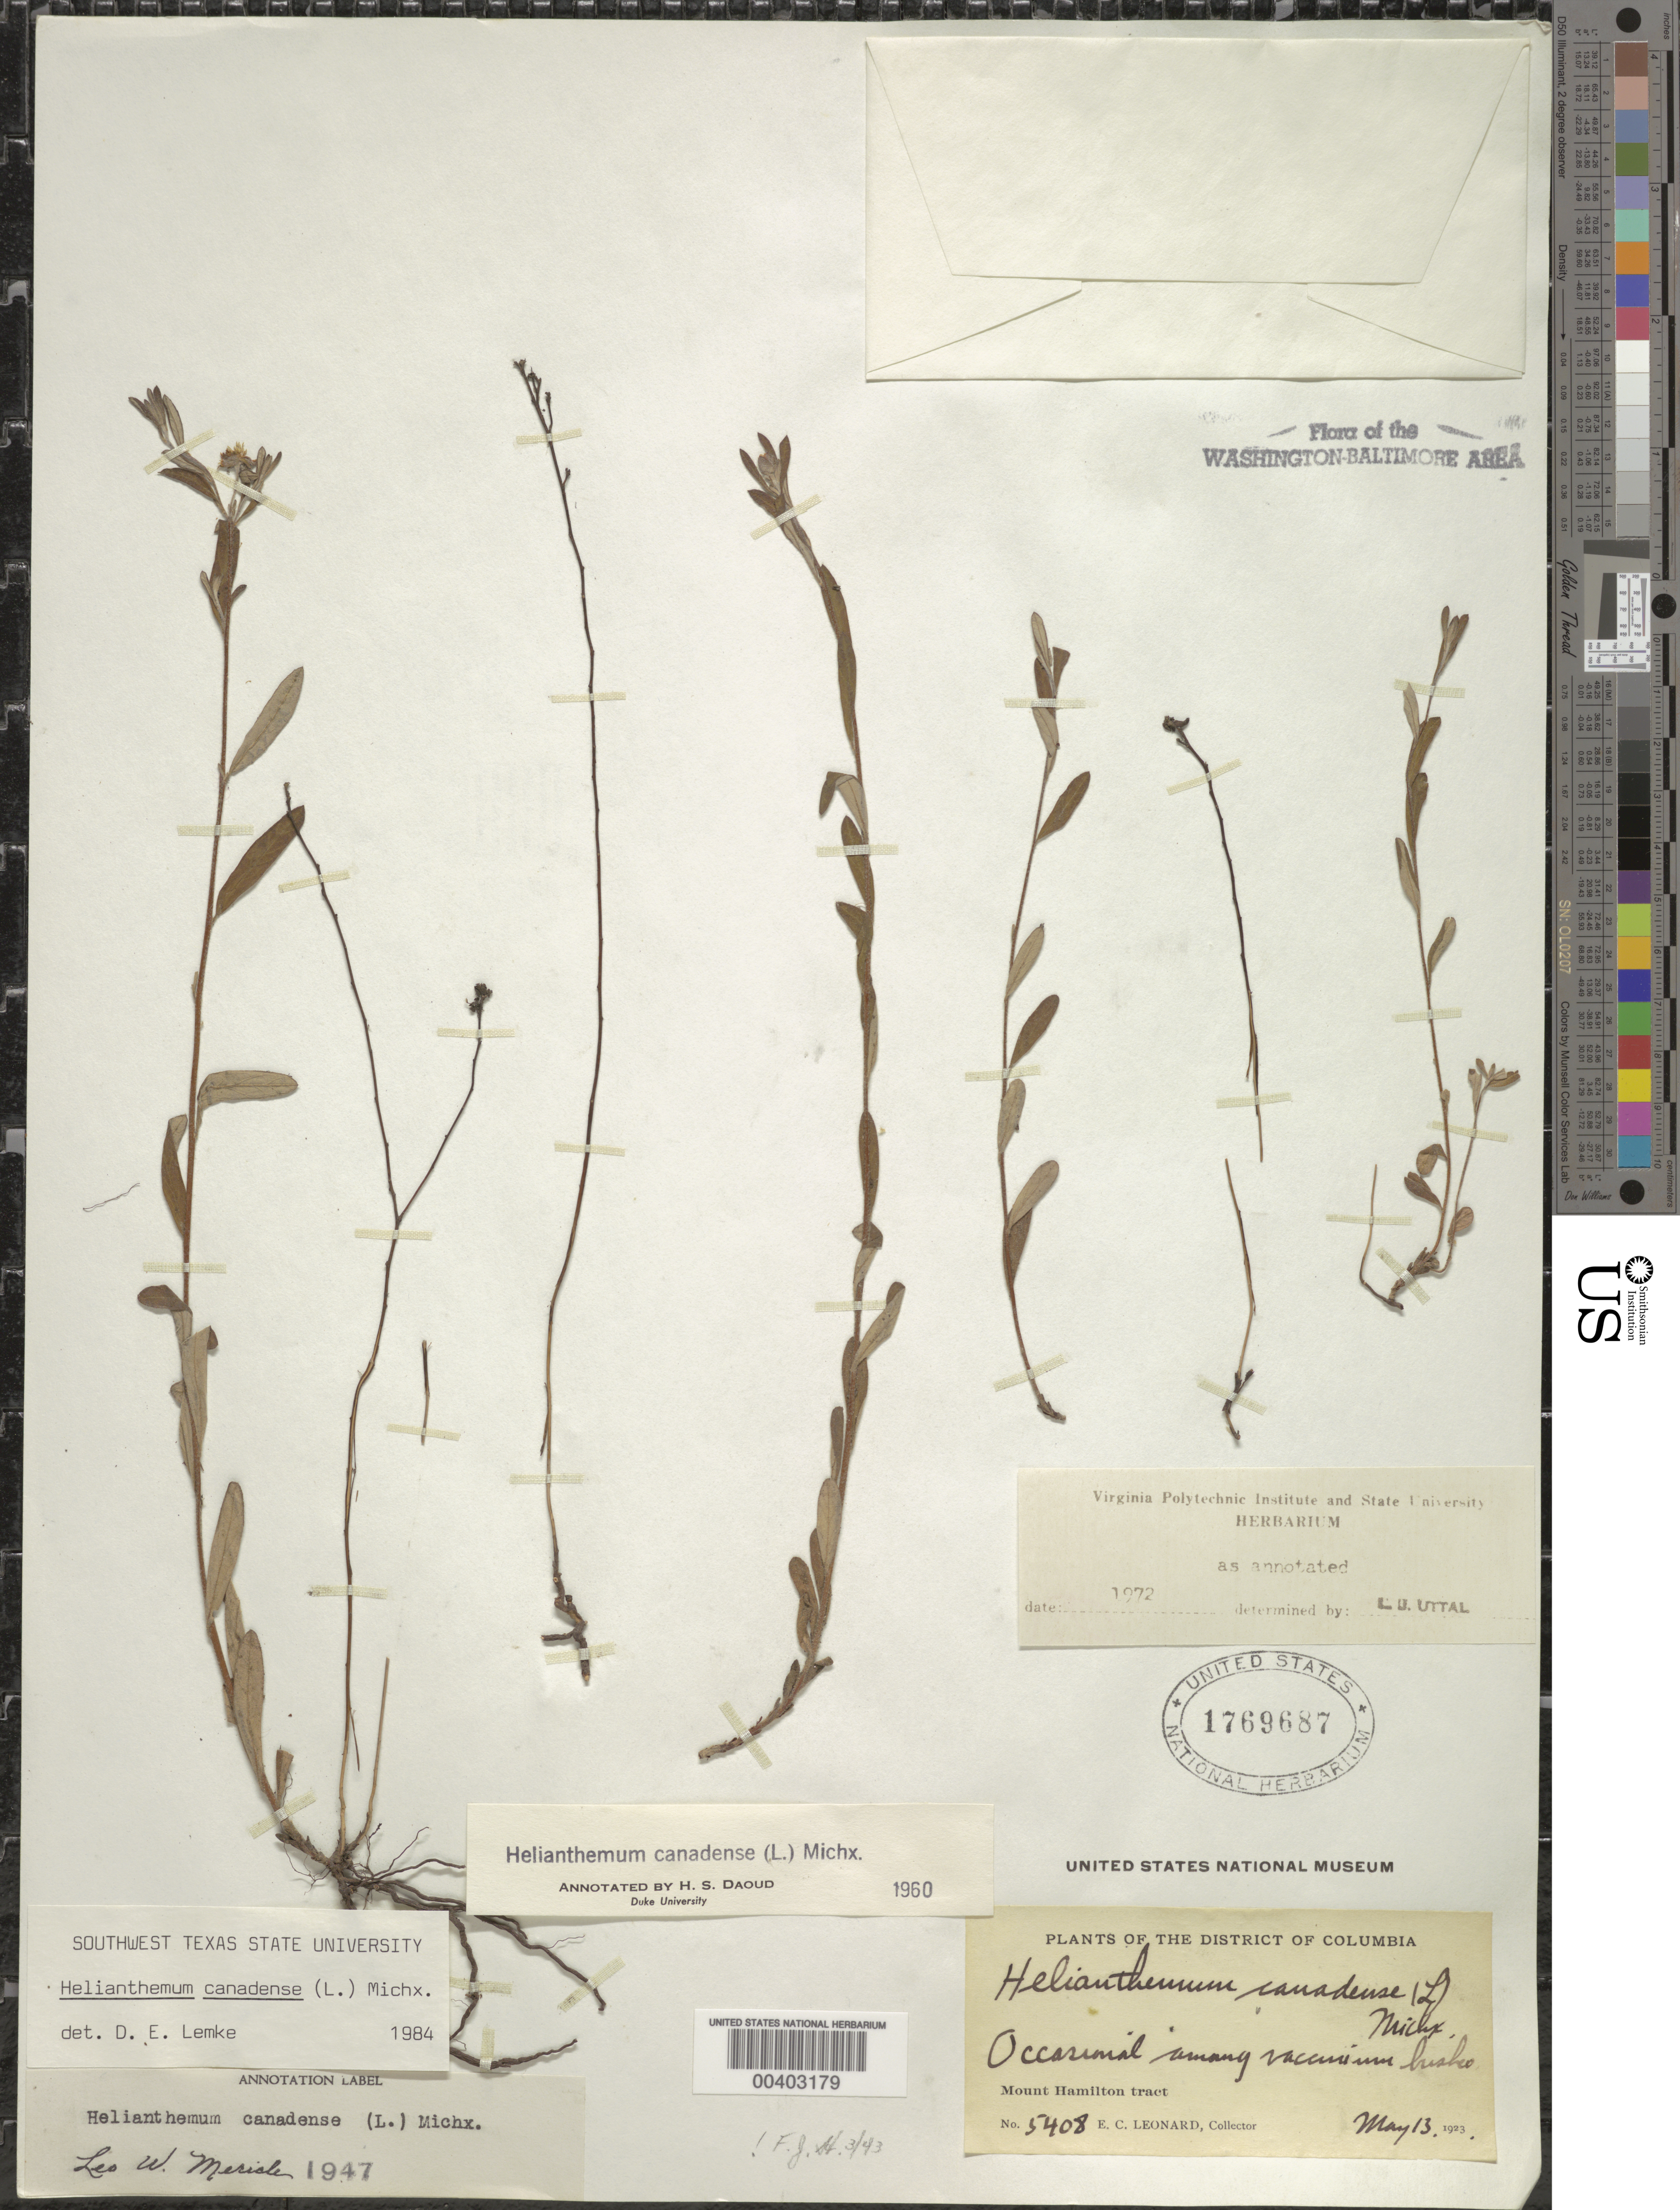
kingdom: Plantae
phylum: Tracheophyta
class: Magnoliopsida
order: Malvales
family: Cistaceae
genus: Crocanthemum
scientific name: Crocanthemum canadense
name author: (L.) Britton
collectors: E. C. Leonard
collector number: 5408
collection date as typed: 13 May 1923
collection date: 1923-05-13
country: United States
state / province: District of Columbia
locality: Mount Hamilton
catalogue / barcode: US 1769687